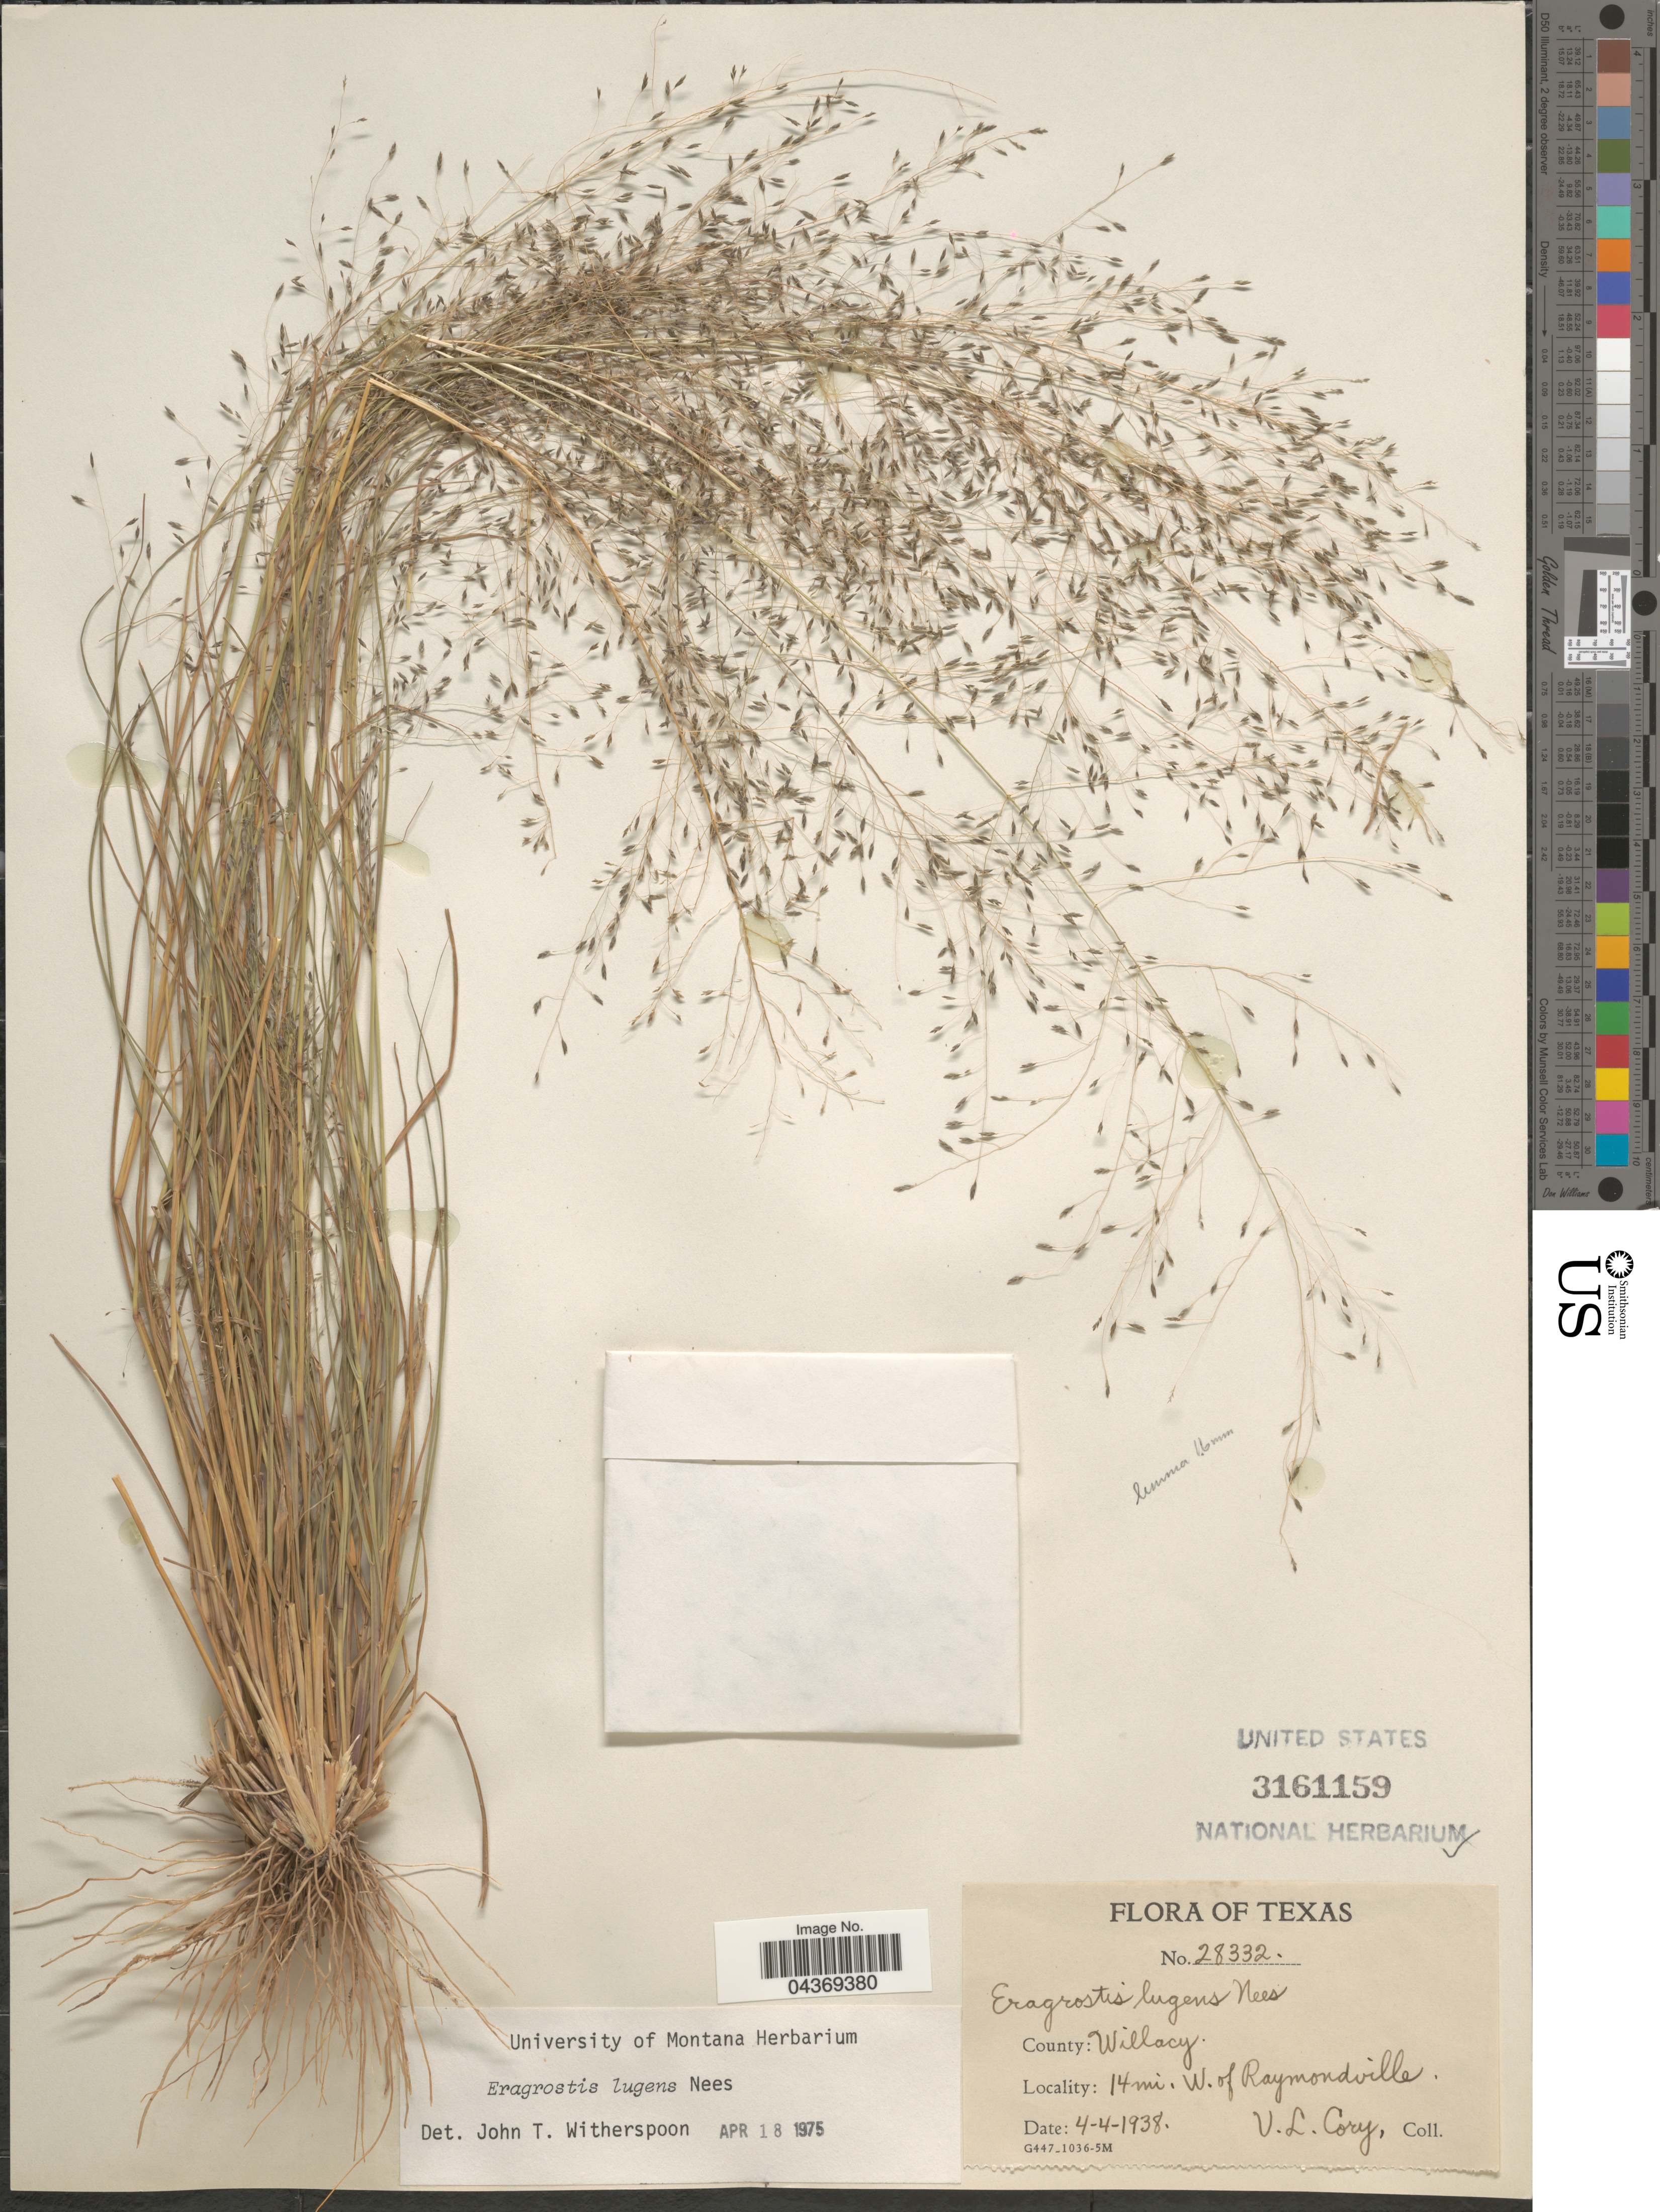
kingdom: Plantae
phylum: Tracheophyta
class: Liliopsida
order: Poales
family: Poaceae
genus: Eragrostis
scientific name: Eragrostis lugens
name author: Nees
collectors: V. Cory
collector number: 28332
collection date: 1938-04-04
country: United States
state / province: Texas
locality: County: Willacy. 14 mi. W. of Raymondville.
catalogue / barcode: US 3161159